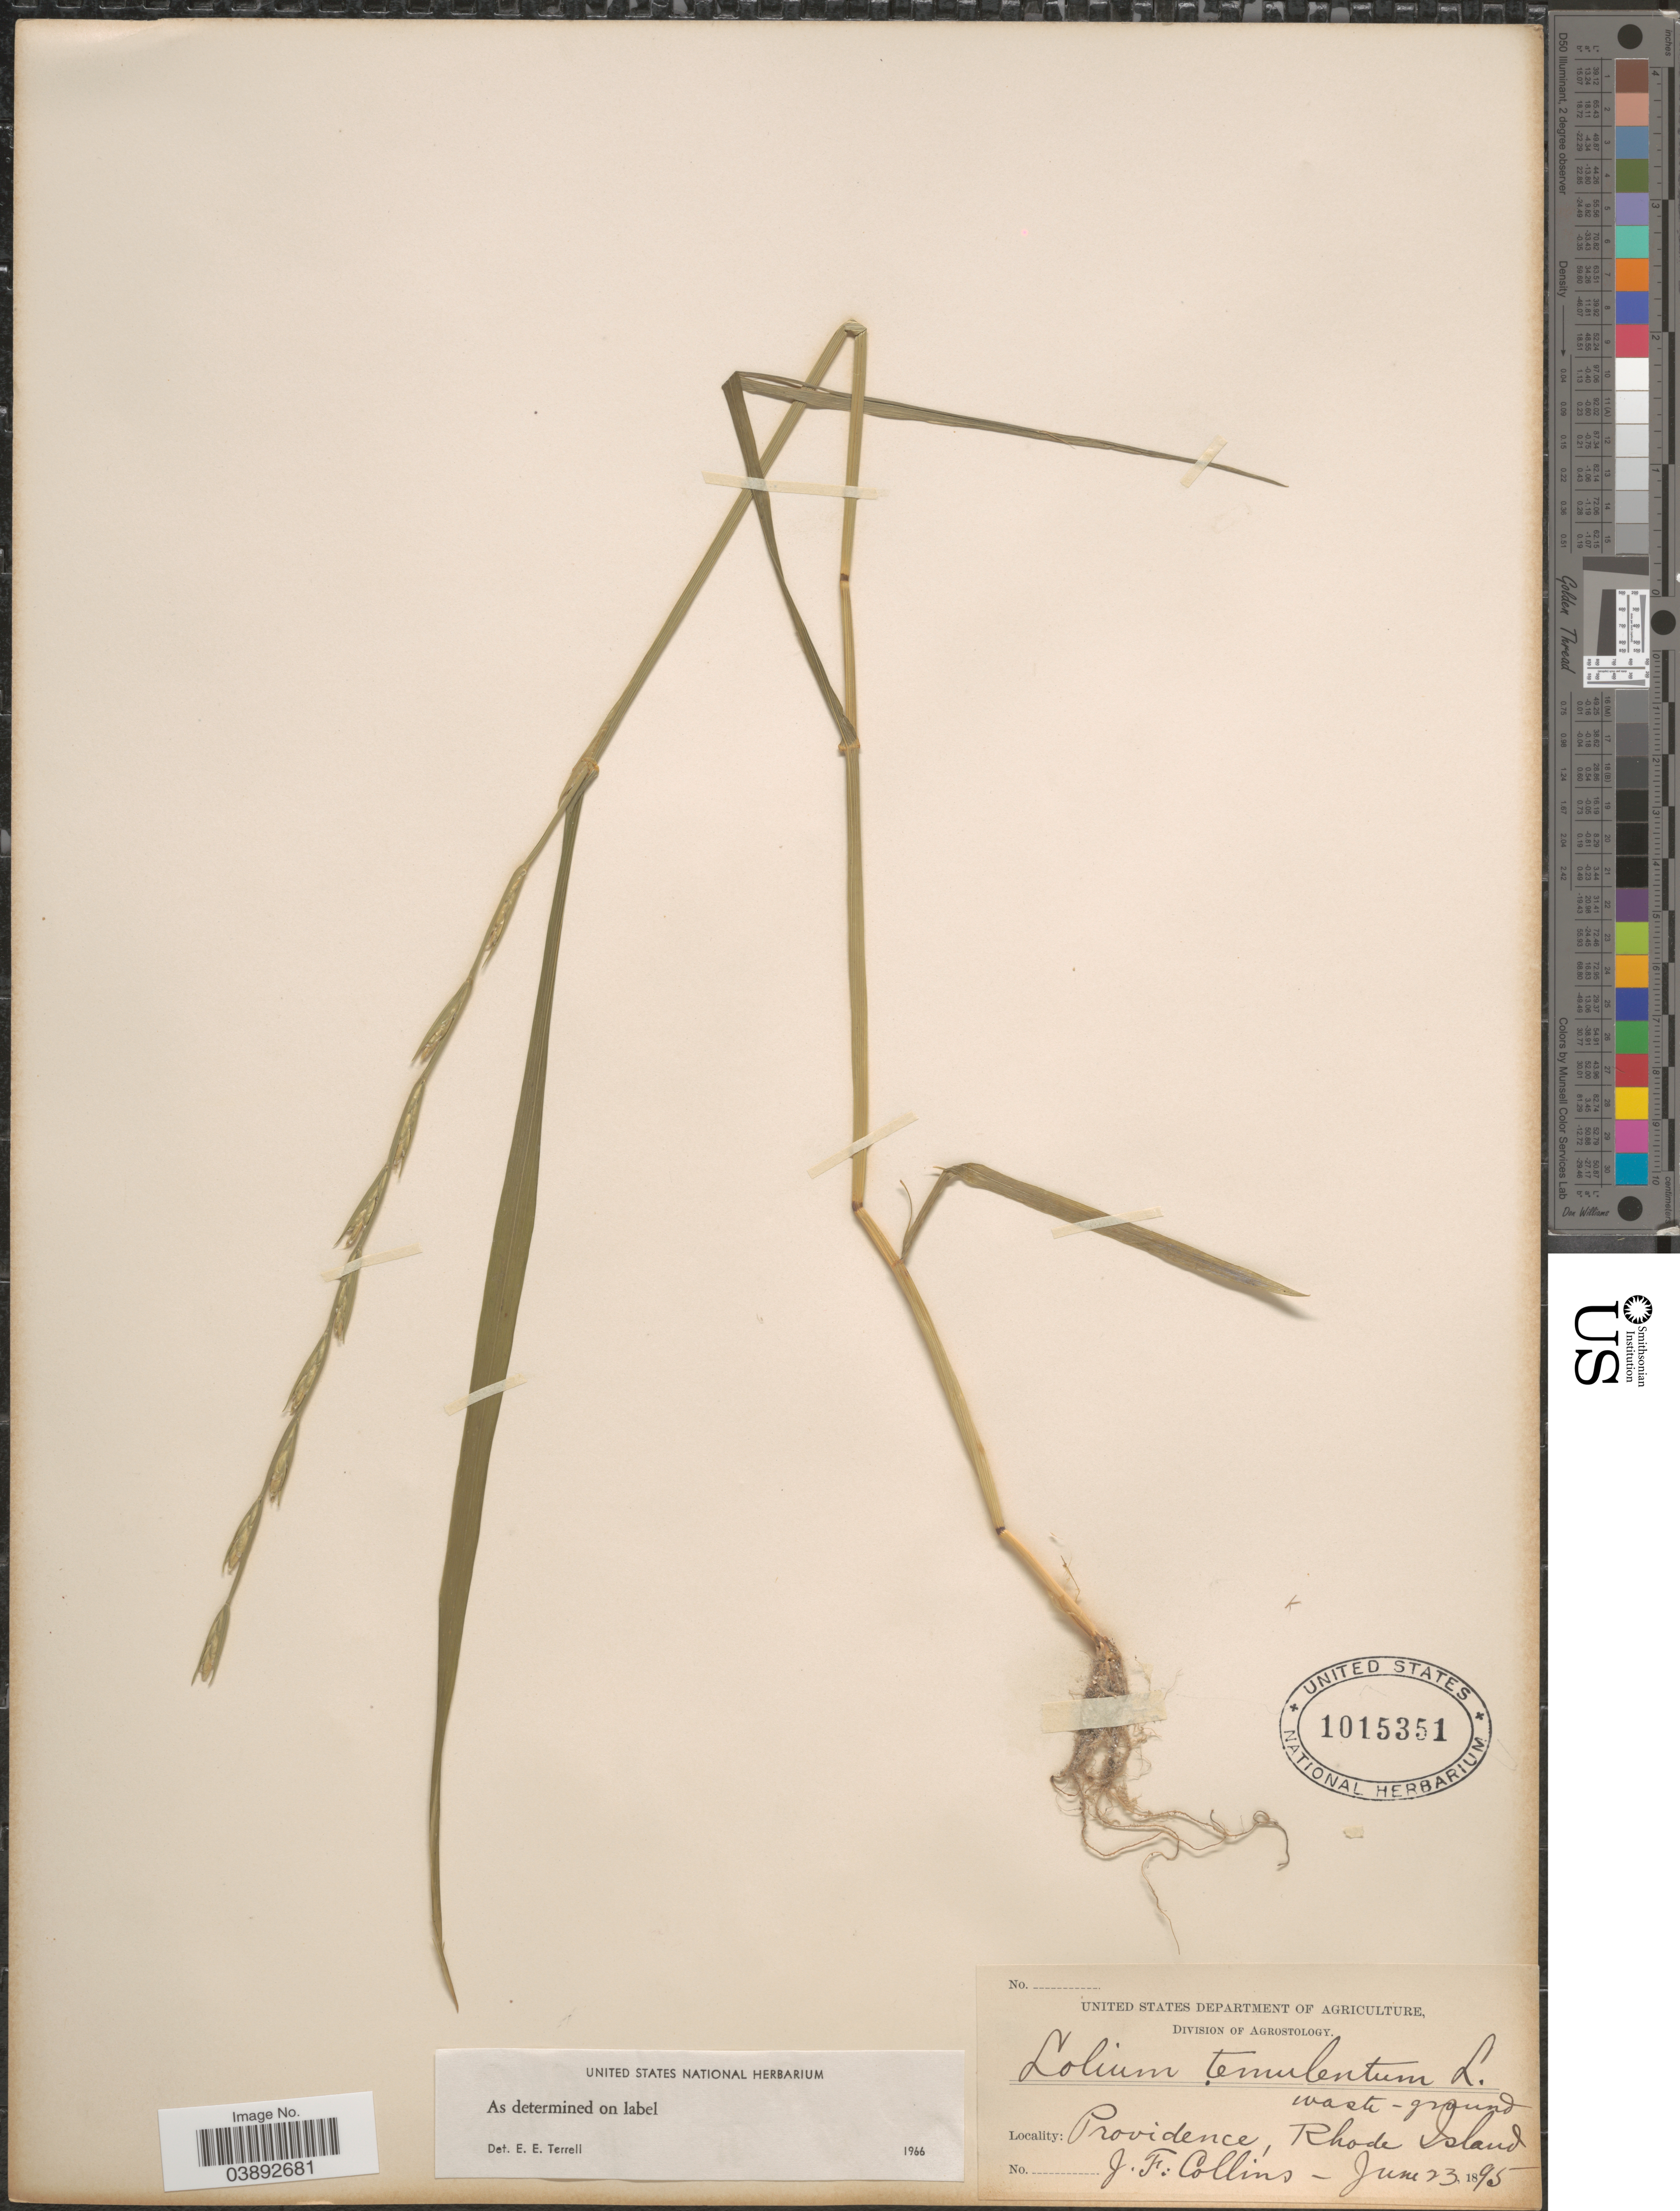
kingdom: Plantae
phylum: Tracheophyta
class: Liliopsida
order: Poales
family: Poaceae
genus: Lolium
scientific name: Lolium temulentum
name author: L.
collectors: J. Collins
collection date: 1895-06-23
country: United States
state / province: Rhode Island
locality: Providence.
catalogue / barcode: US 1015351